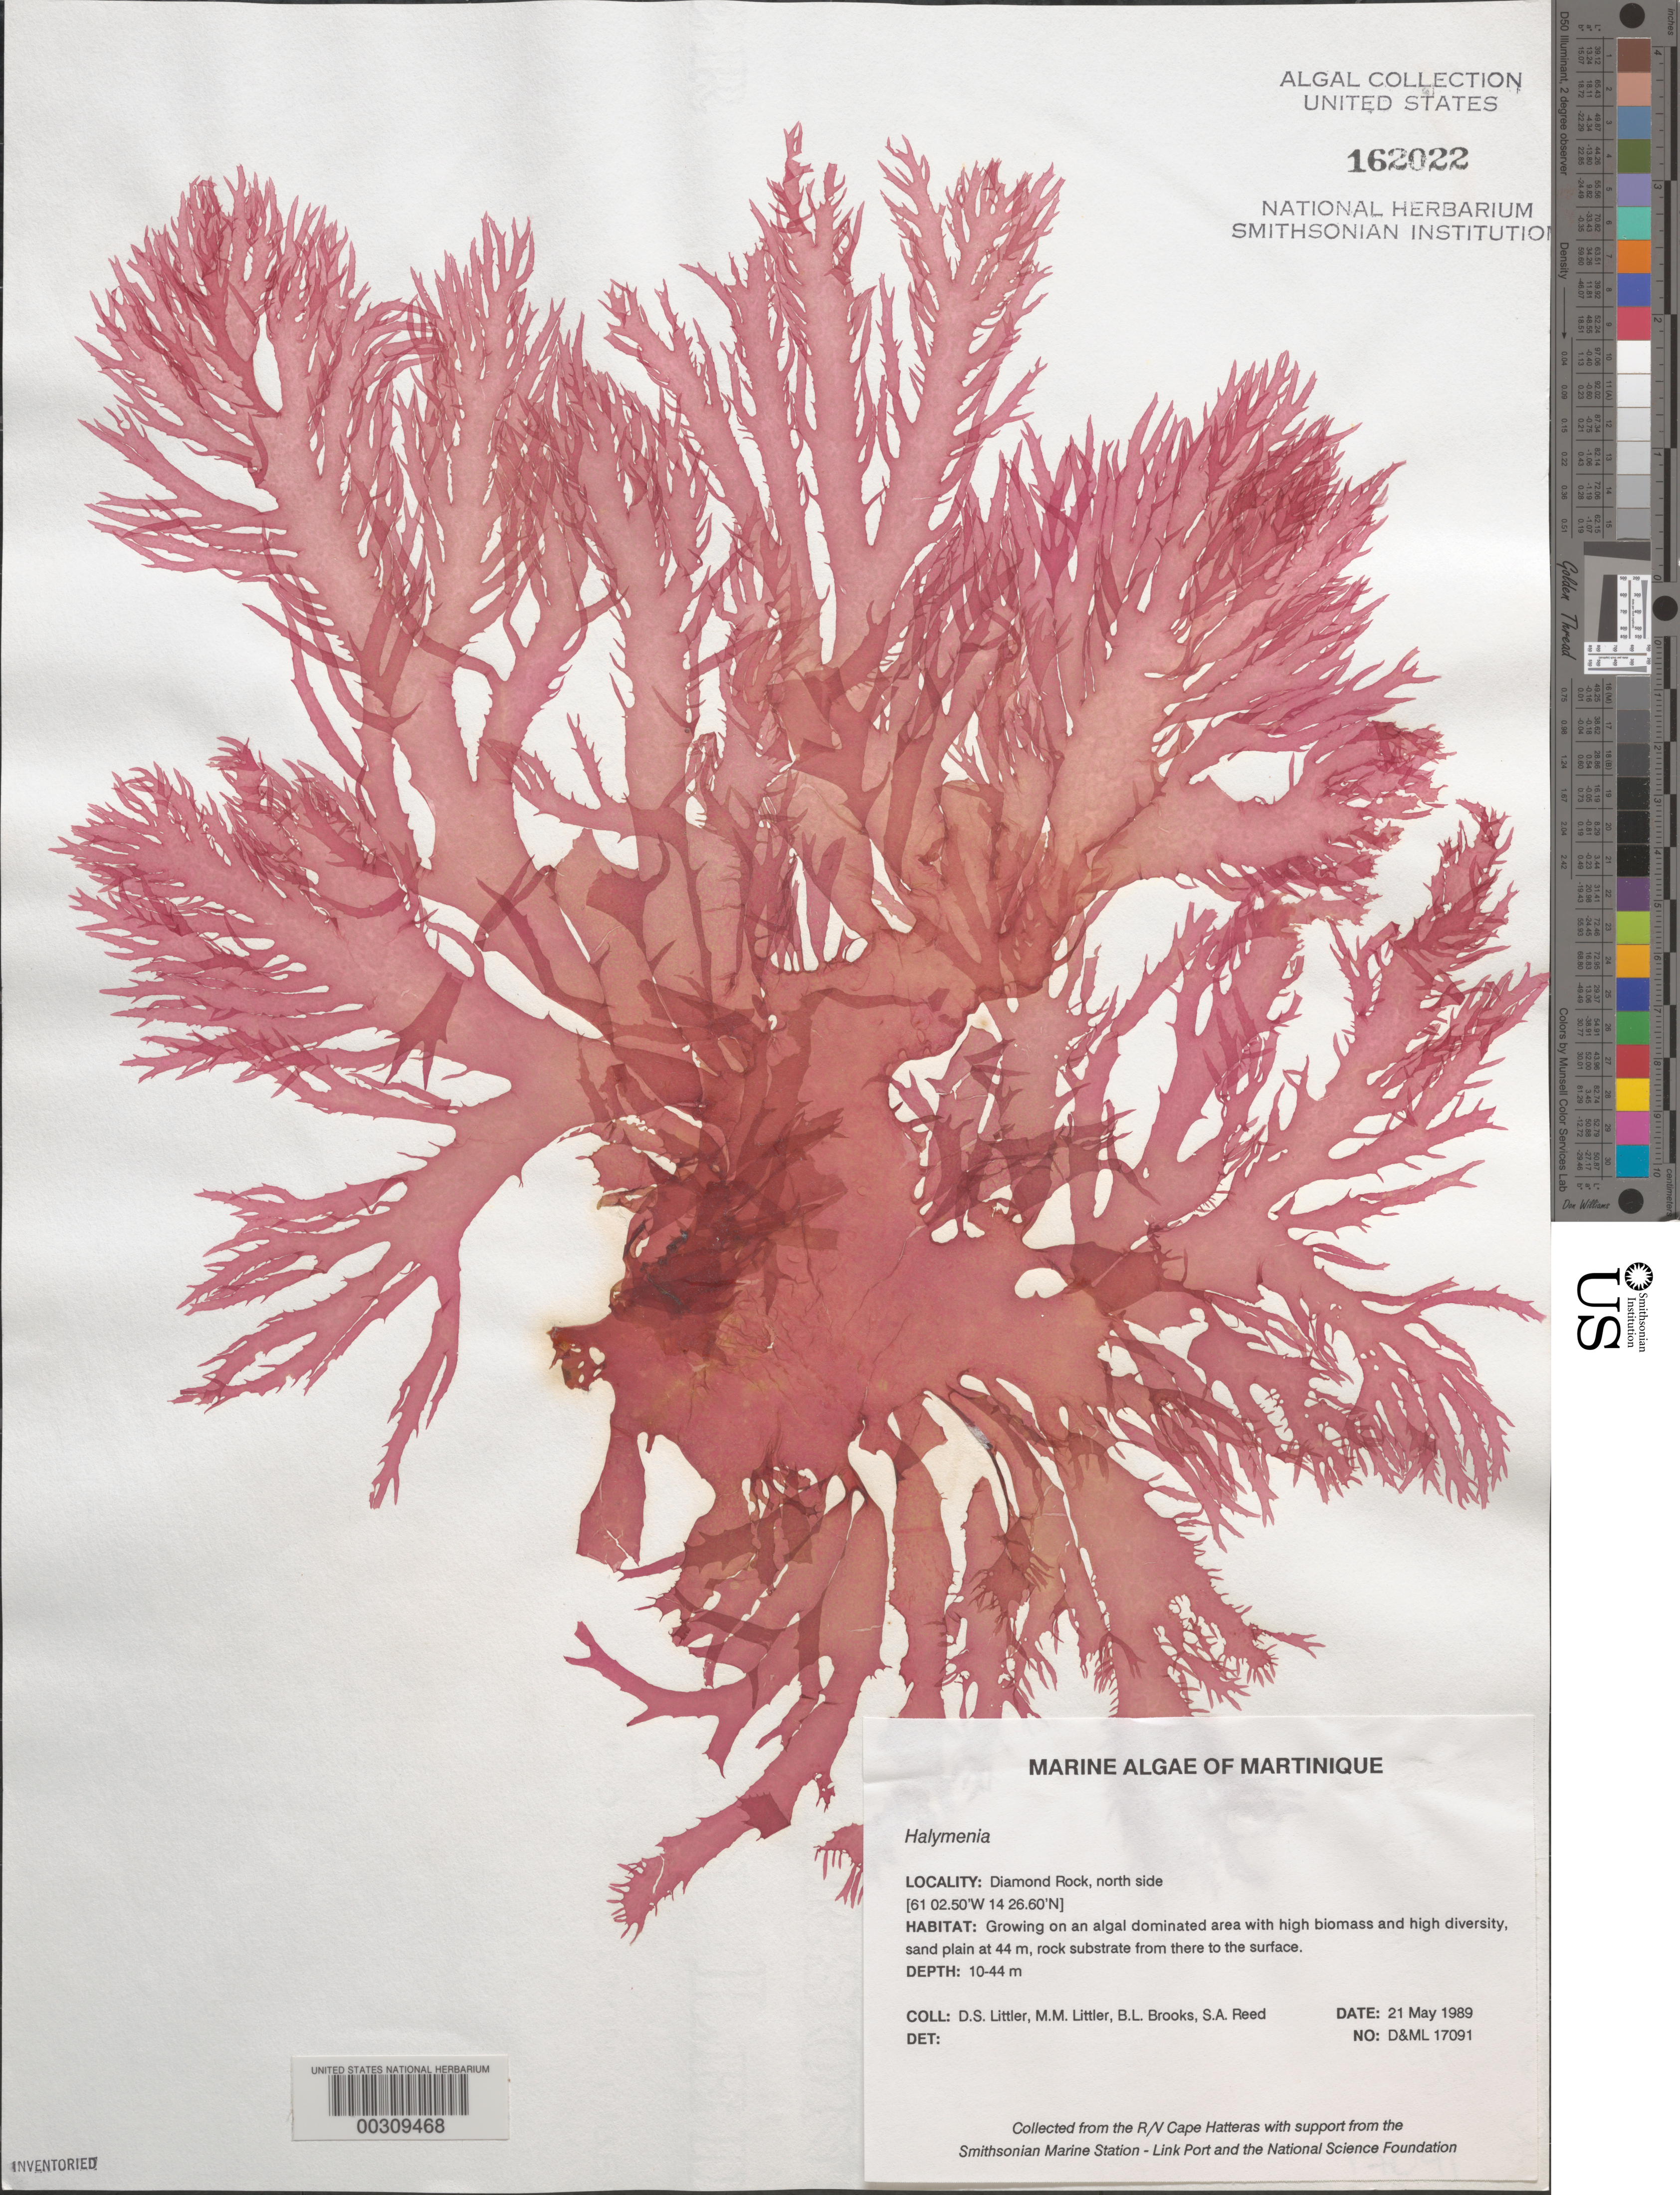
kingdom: Plantae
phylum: Rhodophyta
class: Florideophyceae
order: Halymeniales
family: Halymeniaceae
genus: Halymenia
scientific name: Halymenia sp.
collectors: D. S. Littler, M. M. Littler, B. Brooks & S. Reed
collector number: D&ML 17091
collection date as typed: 21 May 1989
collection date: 1989-05-21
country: Martinique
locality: Diamond Rock, north side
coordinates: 14 26.60' N, 61 02.50' W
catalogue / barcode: US 162022